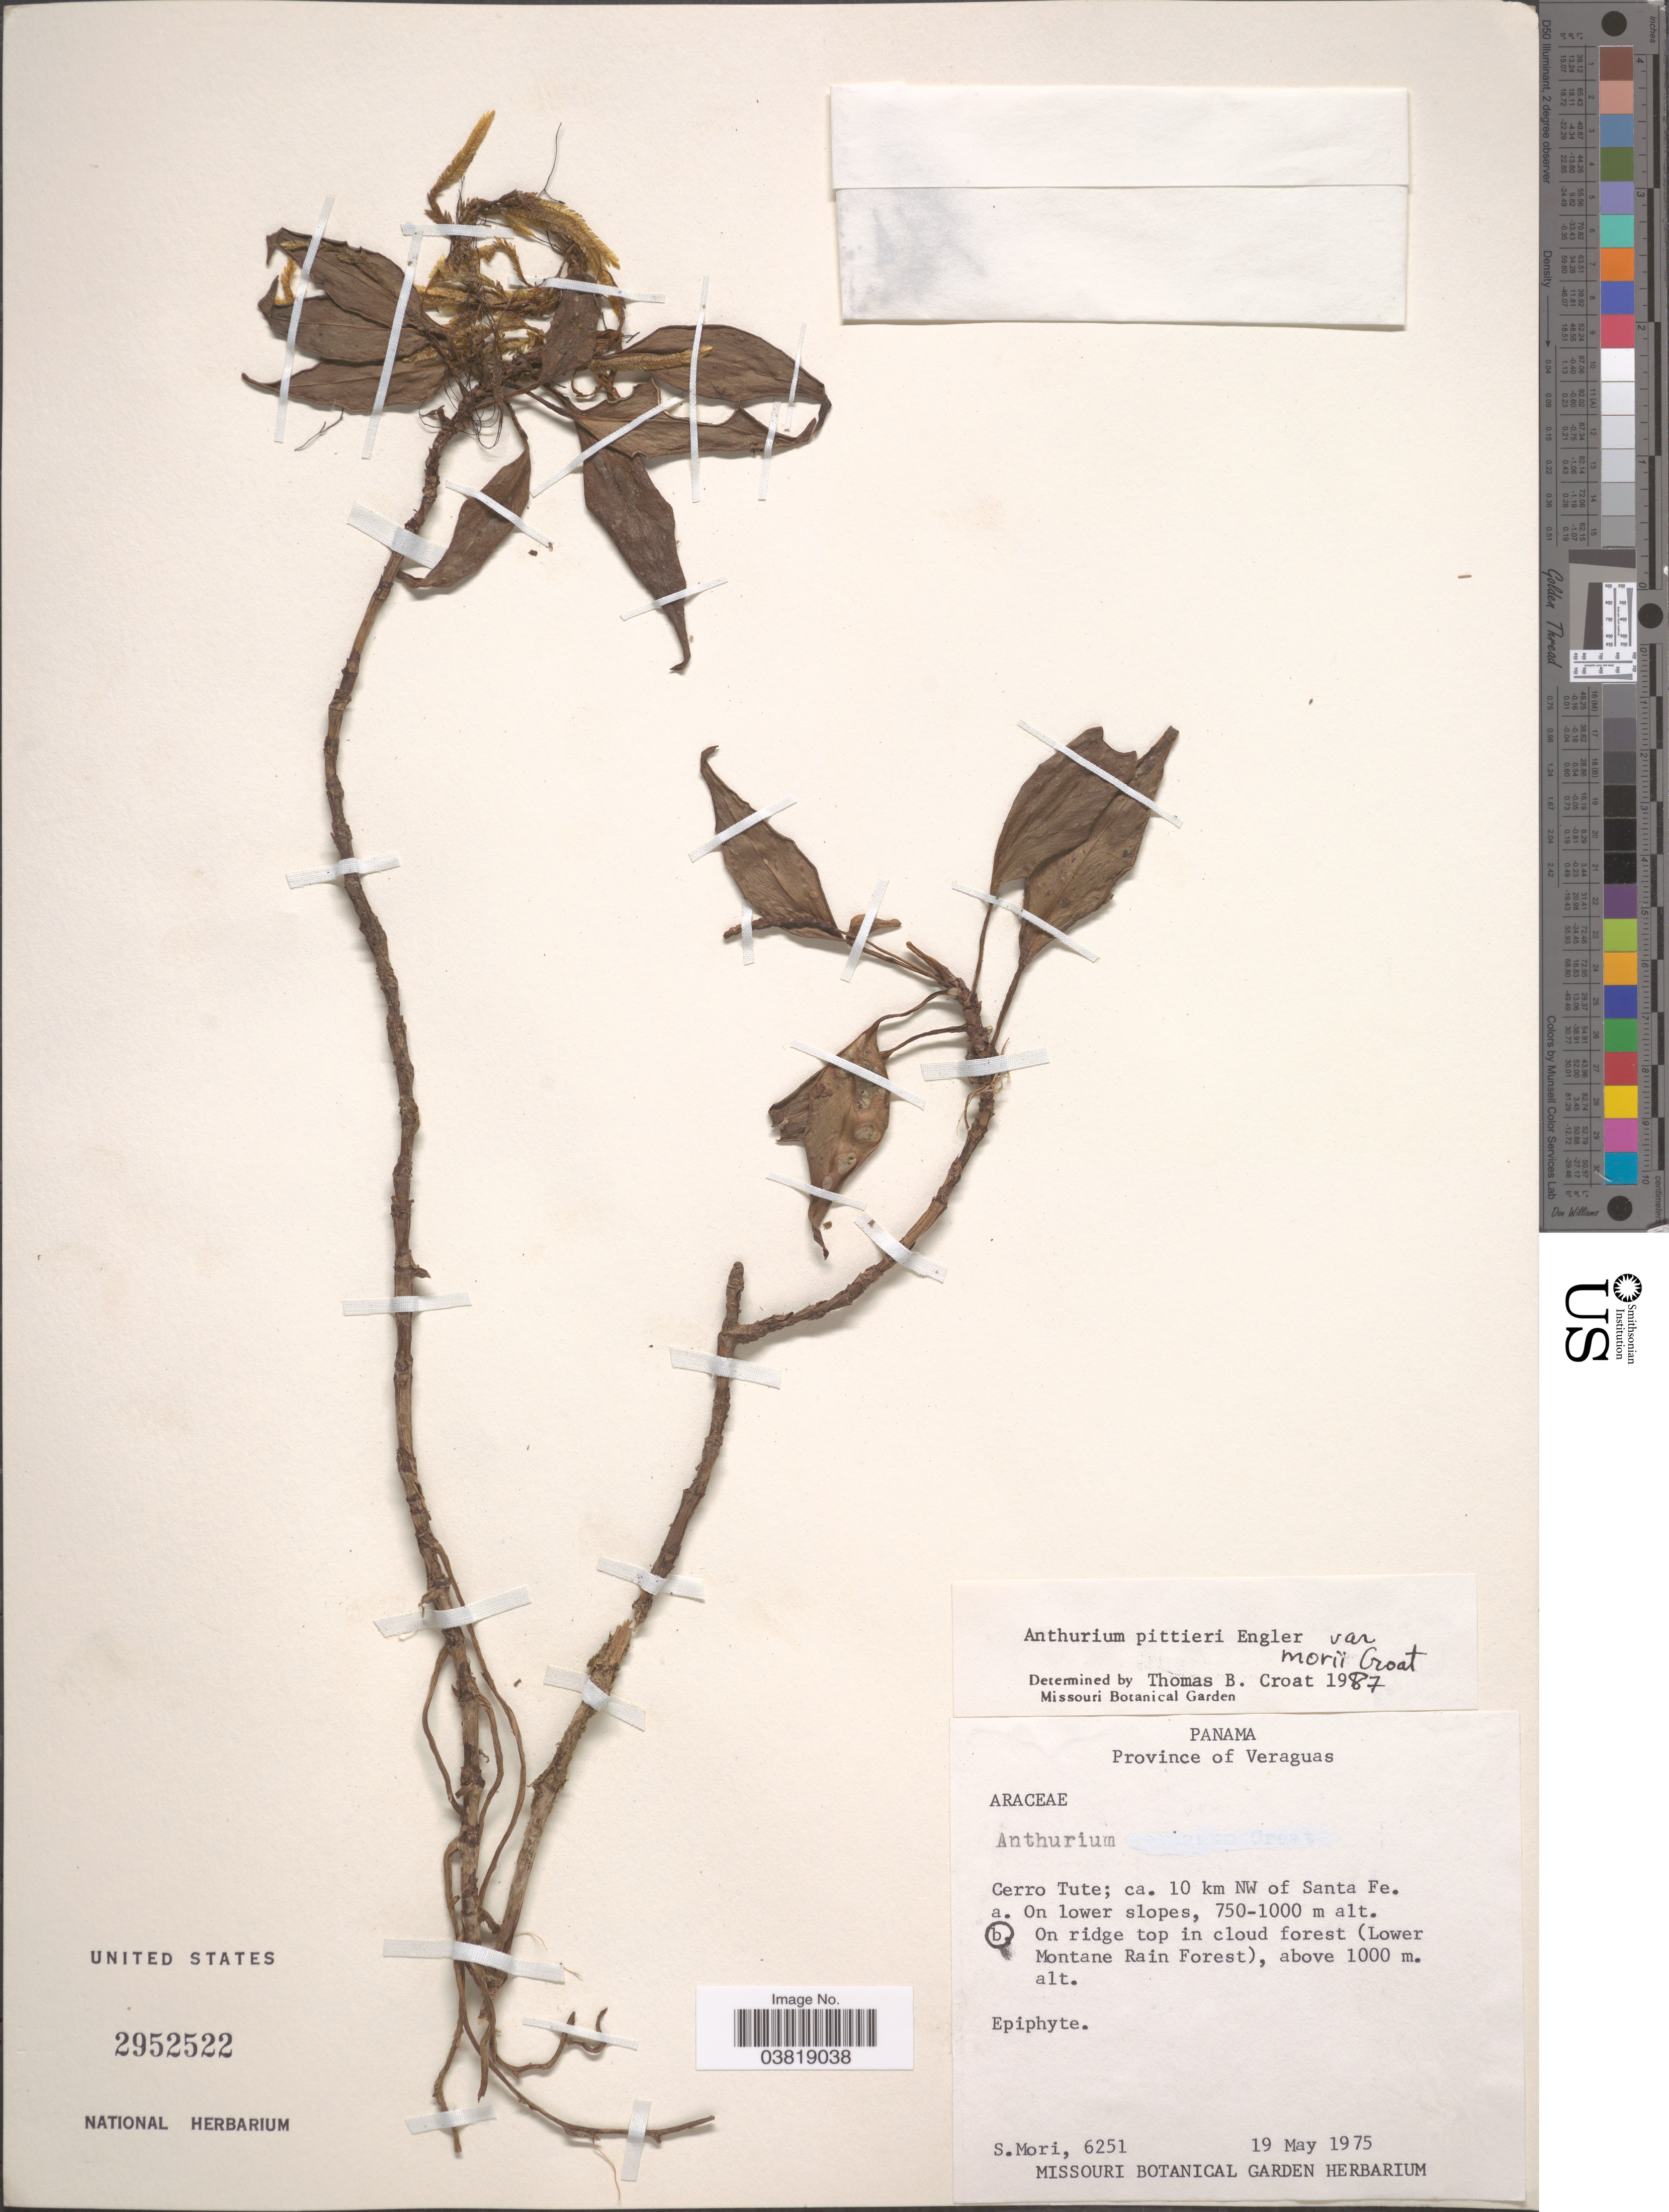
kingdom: Plantae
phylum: Tracheophyta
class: Liliopsida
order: Alismatales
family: Araceae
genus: Anthurium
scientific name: Anthurium pittieri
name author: Engl.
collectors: S. Mori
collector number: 6251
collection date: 1975-05-19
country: Panama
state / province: Veraguas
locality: Cerro Ture; ca. 10 km NW of Santa Fe. On ridge top in cloud forest (Lower Montane Rain Forest).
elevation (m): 1000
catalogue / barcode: US 2952522